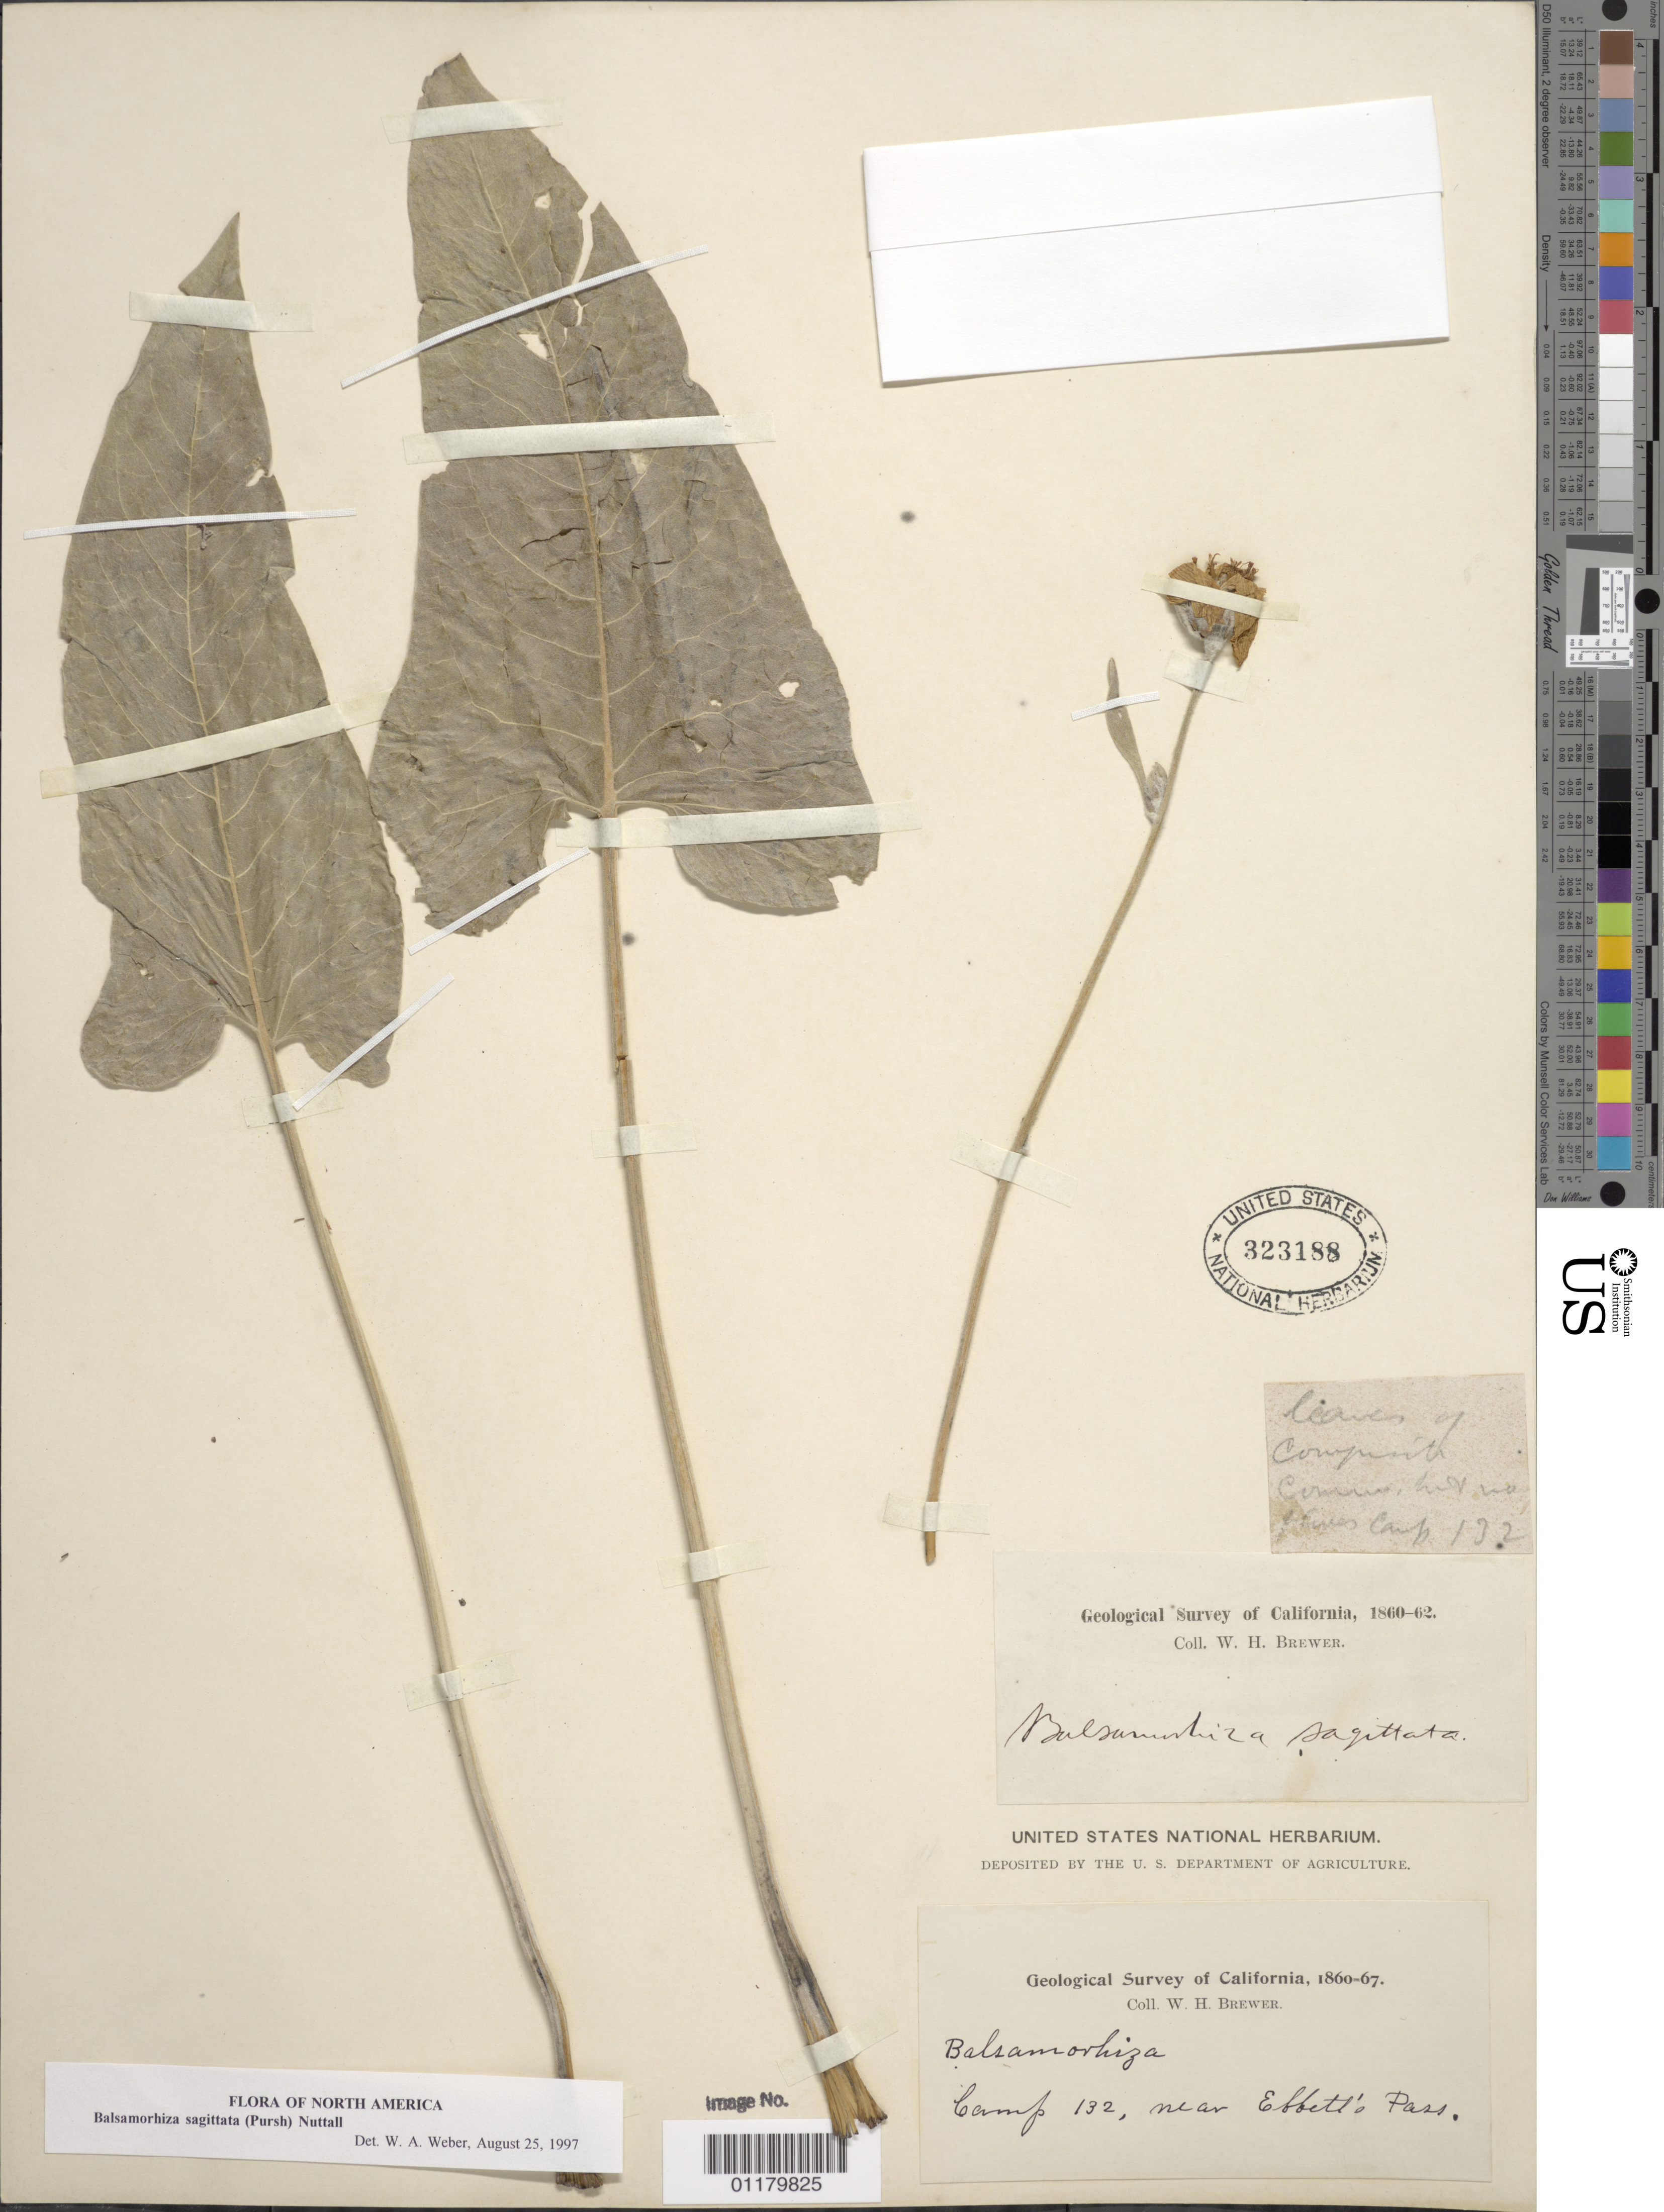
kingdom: Plantae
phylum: Tracheophyta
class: Magnoliopsida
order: Asterales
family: Asteraceae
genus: Balsamorhiza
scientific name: Balsamorhiza sagittata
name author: (Pursh) Nutt.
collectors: W. H. Brewer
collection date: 1860/1867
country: United States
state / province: California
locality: Camp 132, near Ebbett's Pass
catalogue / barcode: US 323188